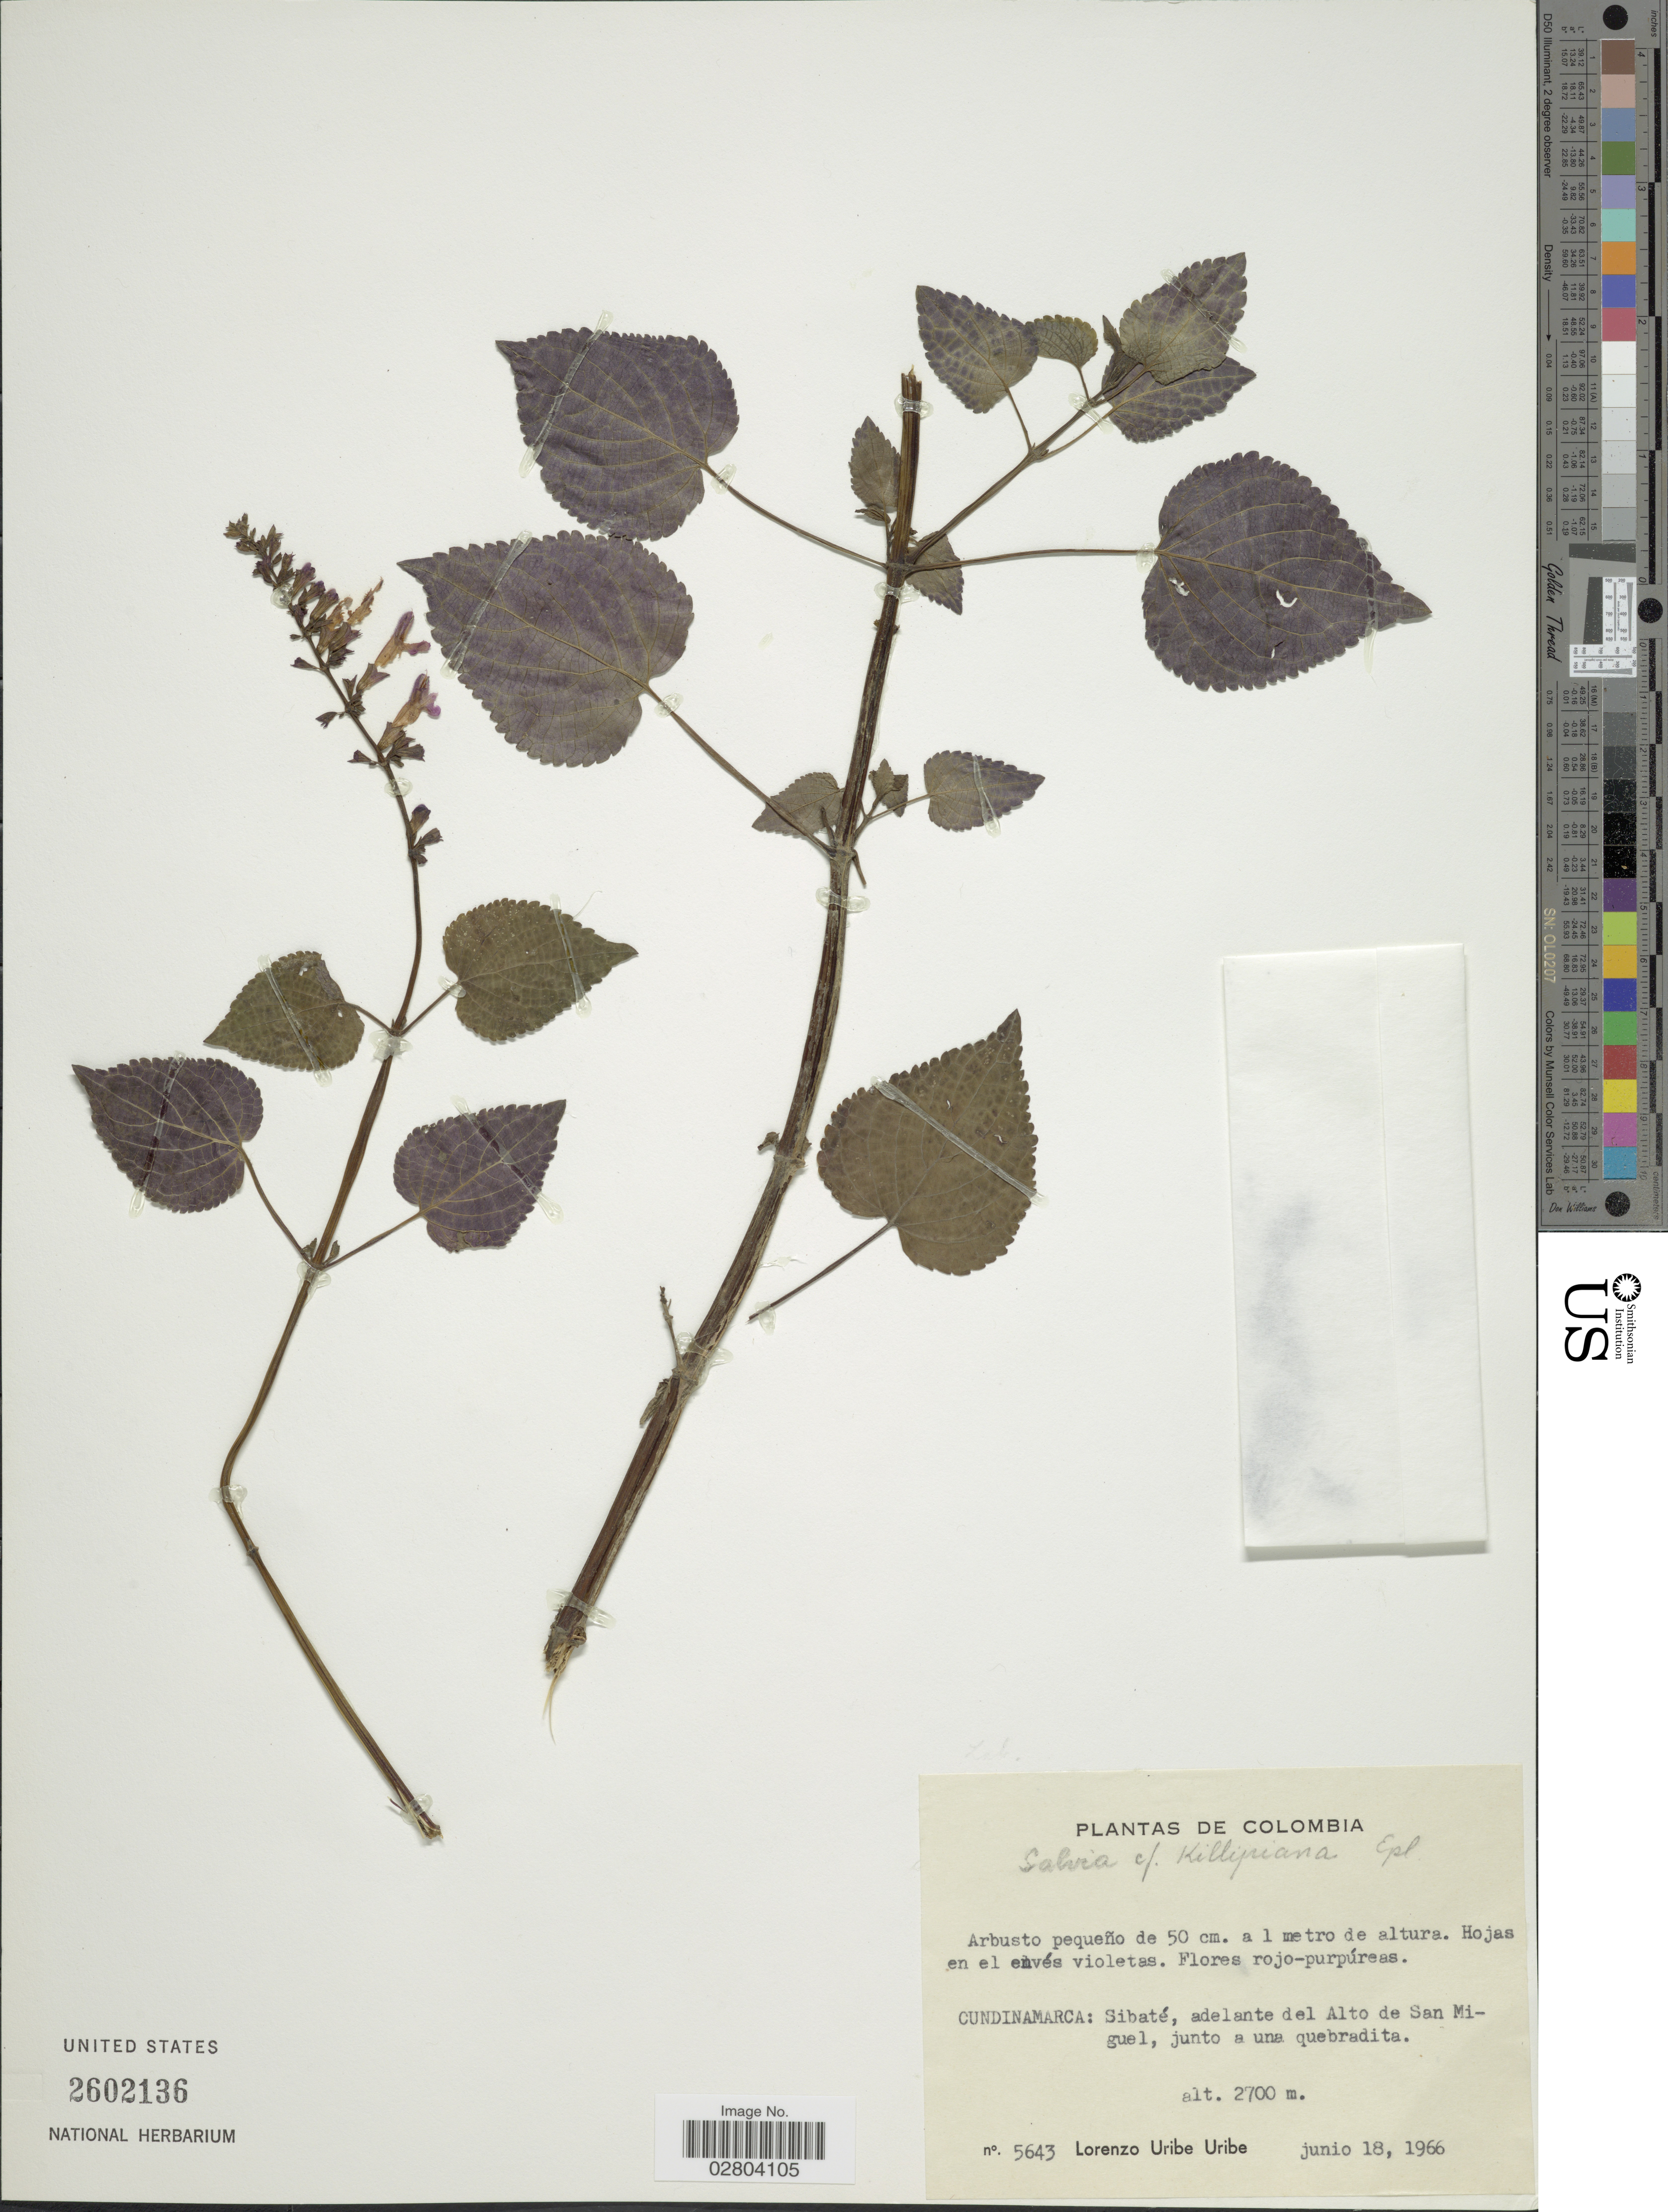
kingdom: Plantae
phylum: Tracheophyta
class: Magnoliopsida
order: Lamiales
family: Lamiaceae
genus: Salvia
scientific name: Salvia carnea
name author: Kunth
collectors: L. Uribe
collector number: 5643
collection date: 1966-06-18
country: Colombia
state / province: Cundinamarca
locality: Sibaté, adelante del Alto de San Miguel, junto a una quebradita.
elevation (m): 2700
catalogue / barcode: US 2602136